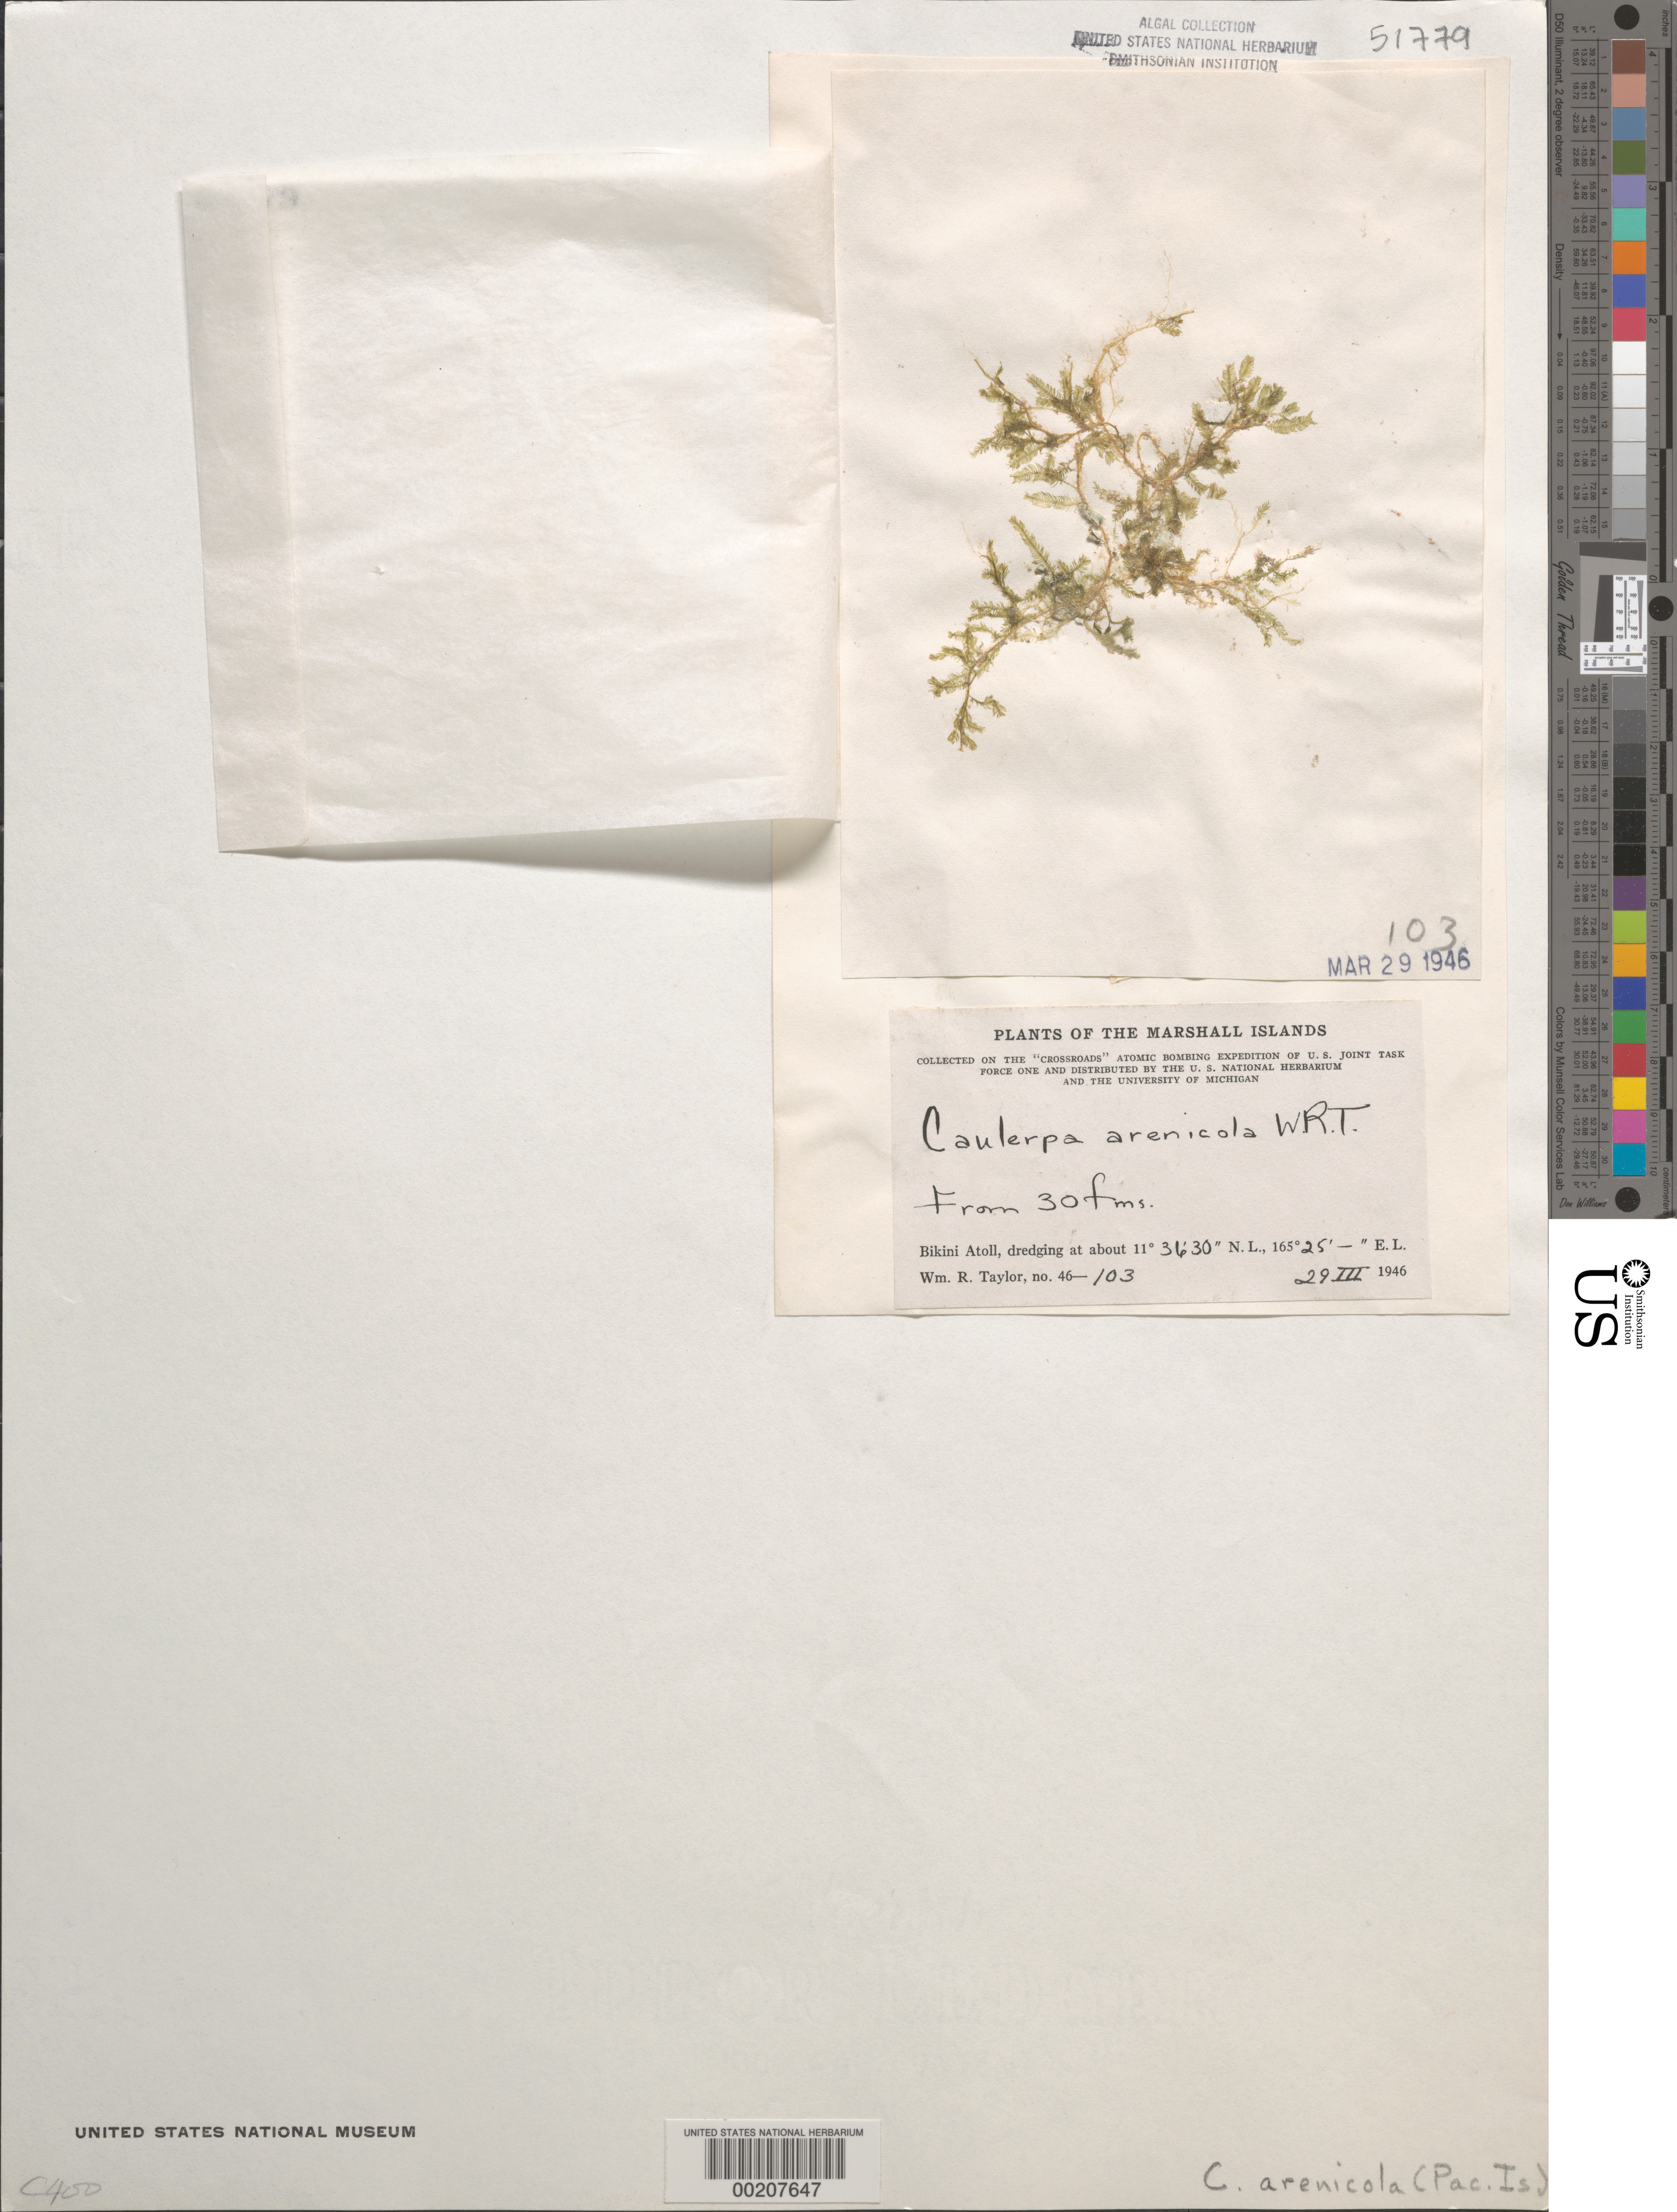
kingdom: Plantae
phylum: Chlorophyta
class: Ulvophyceae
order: Bryopsidales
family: Caulerpaceae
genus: Caulerpa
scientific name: Caulerpa antoensis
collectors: W. R. Taylor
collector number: WRT 46-103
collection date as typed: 29 Mar 1946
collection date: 1946-03-29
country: Marshall Islands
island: Bikini Atoll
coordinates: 11 36' 30" N, 165 25'E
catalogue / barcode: US 51779